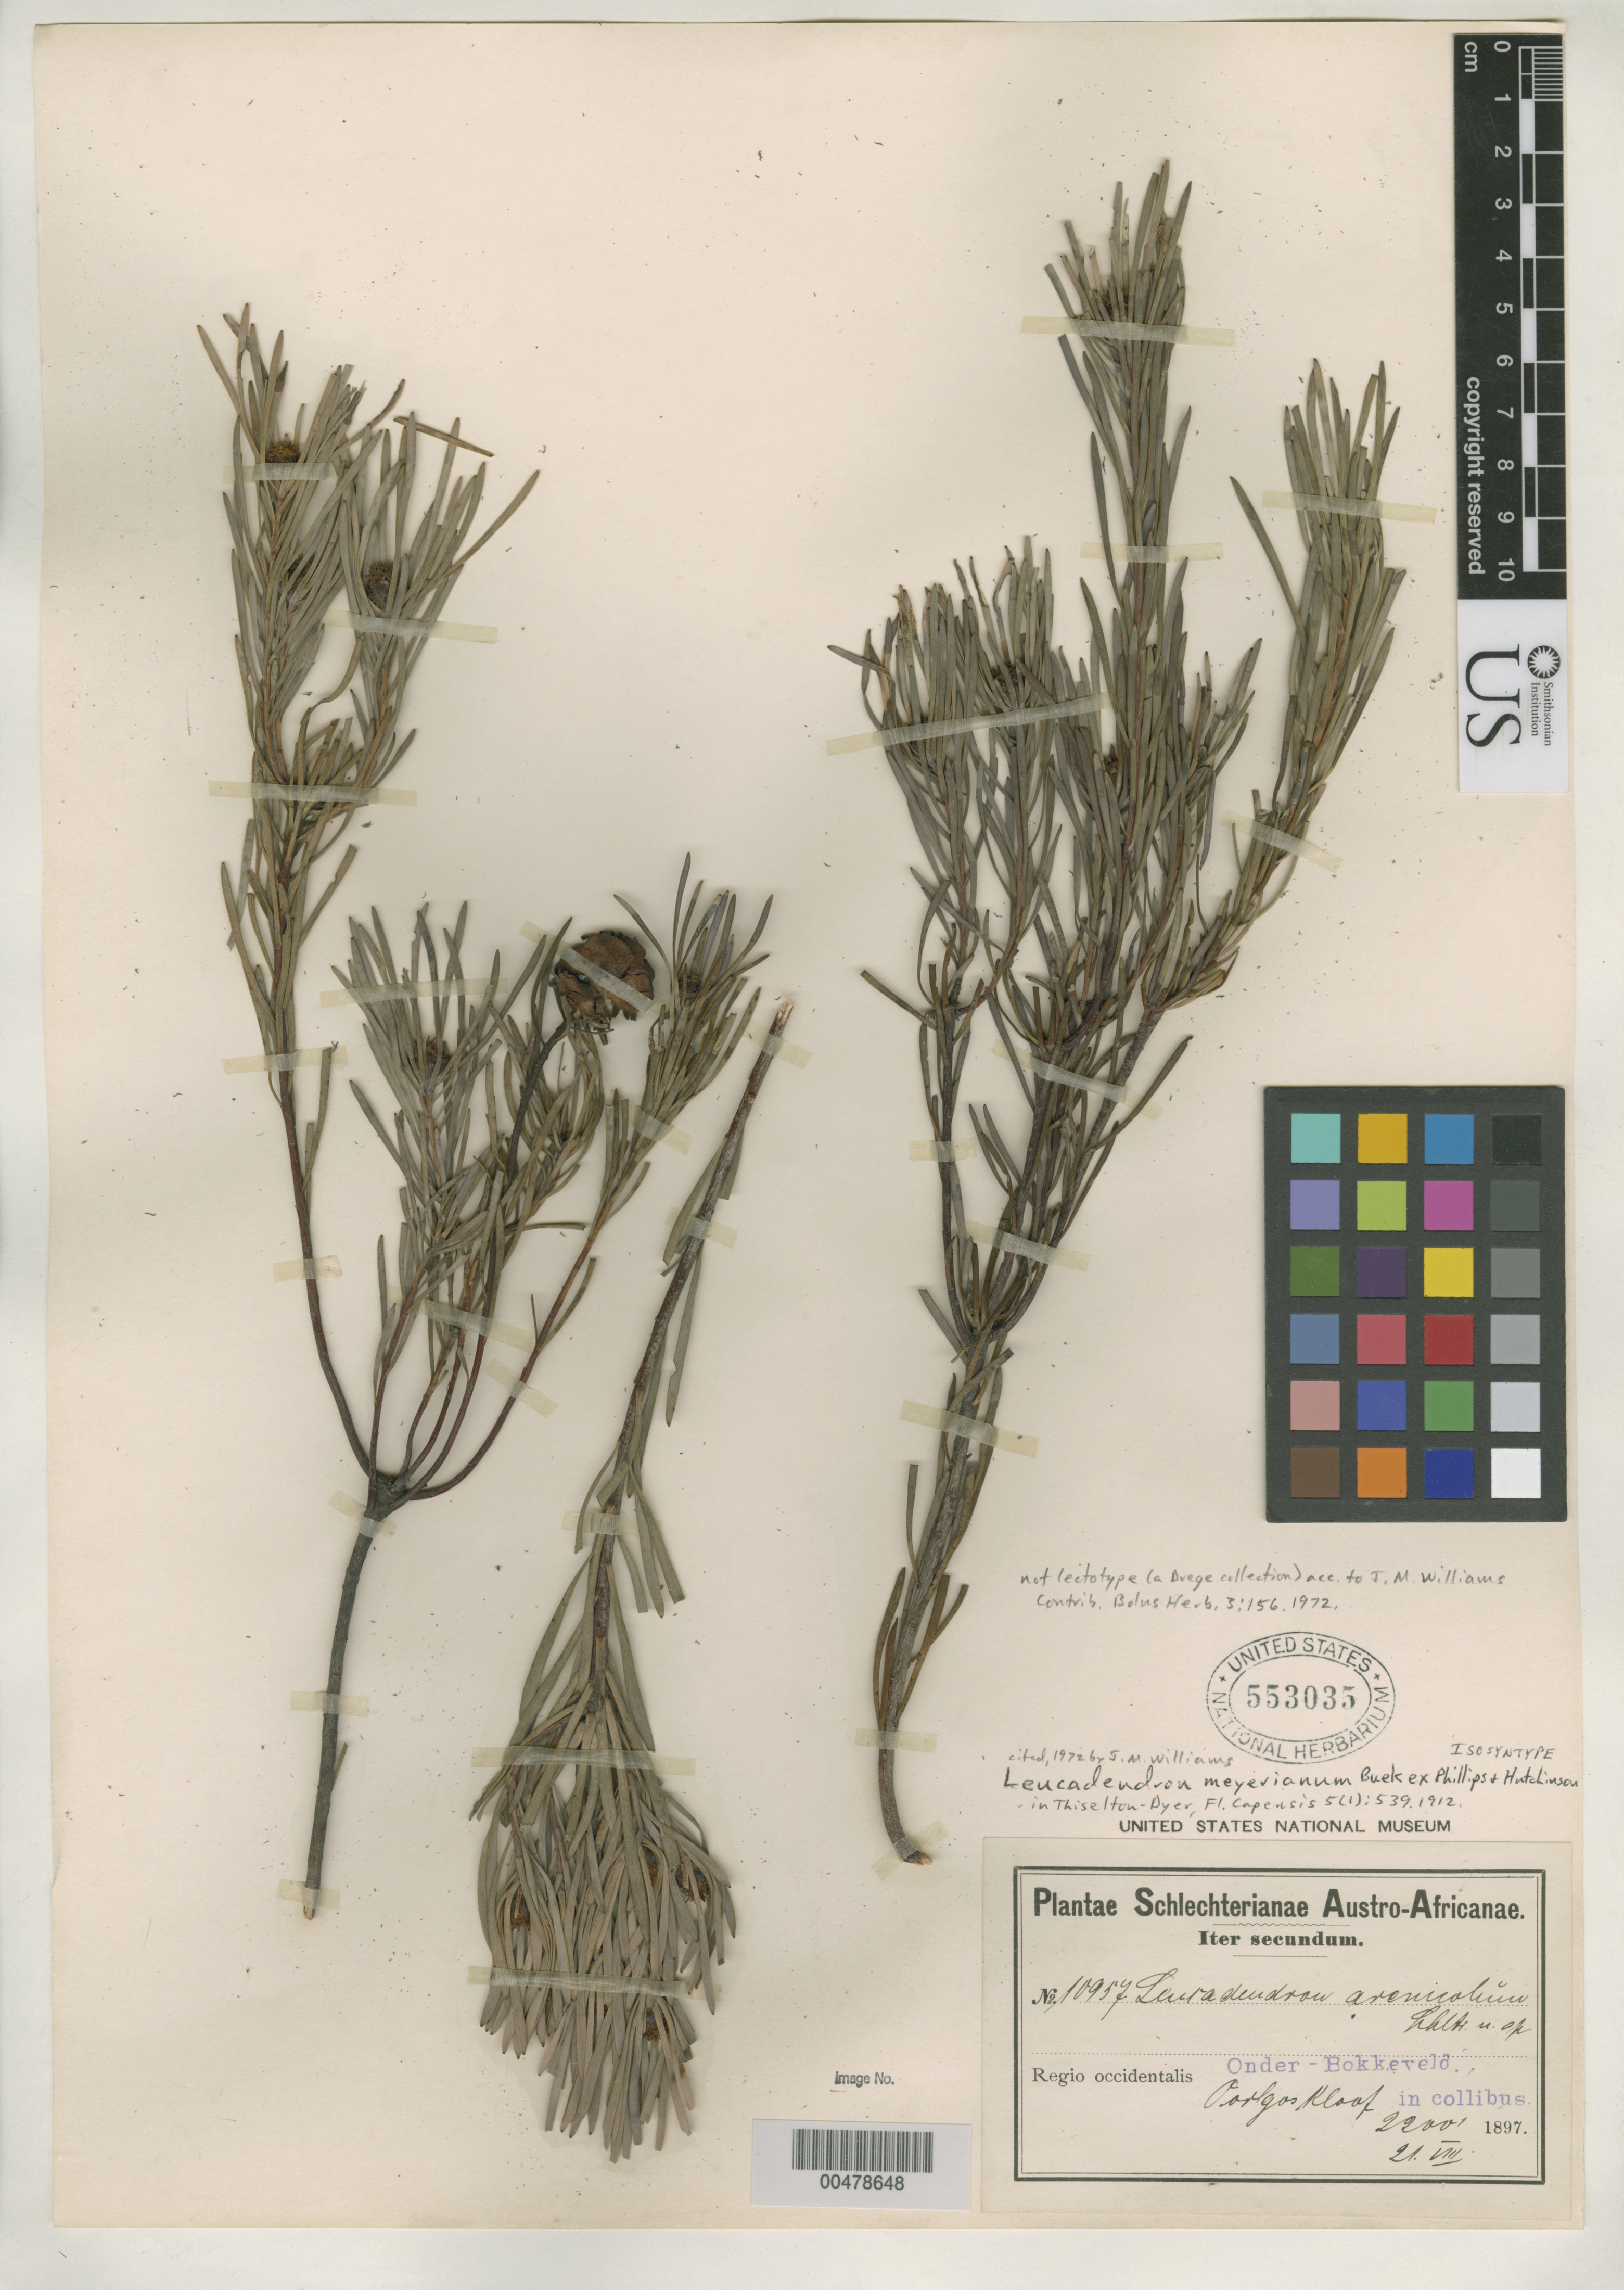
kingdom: Plantae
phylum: Tracheophyta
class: Magnoliopsida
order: Proteales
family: Proteaceae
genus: Leucadendron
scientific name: Leucadendron meyerianum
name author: Buek ex Phillipps & Hutch. in Dyer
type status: Isosyntype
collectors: F. R. R. Schlechter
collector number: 10957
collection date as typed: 21 Aug 1897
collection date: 1897-08-21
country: South Africa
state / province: Northern Cape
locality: Onder-bokkeveld, Oorlgos kloof.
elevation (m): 671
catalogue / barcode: US 553035